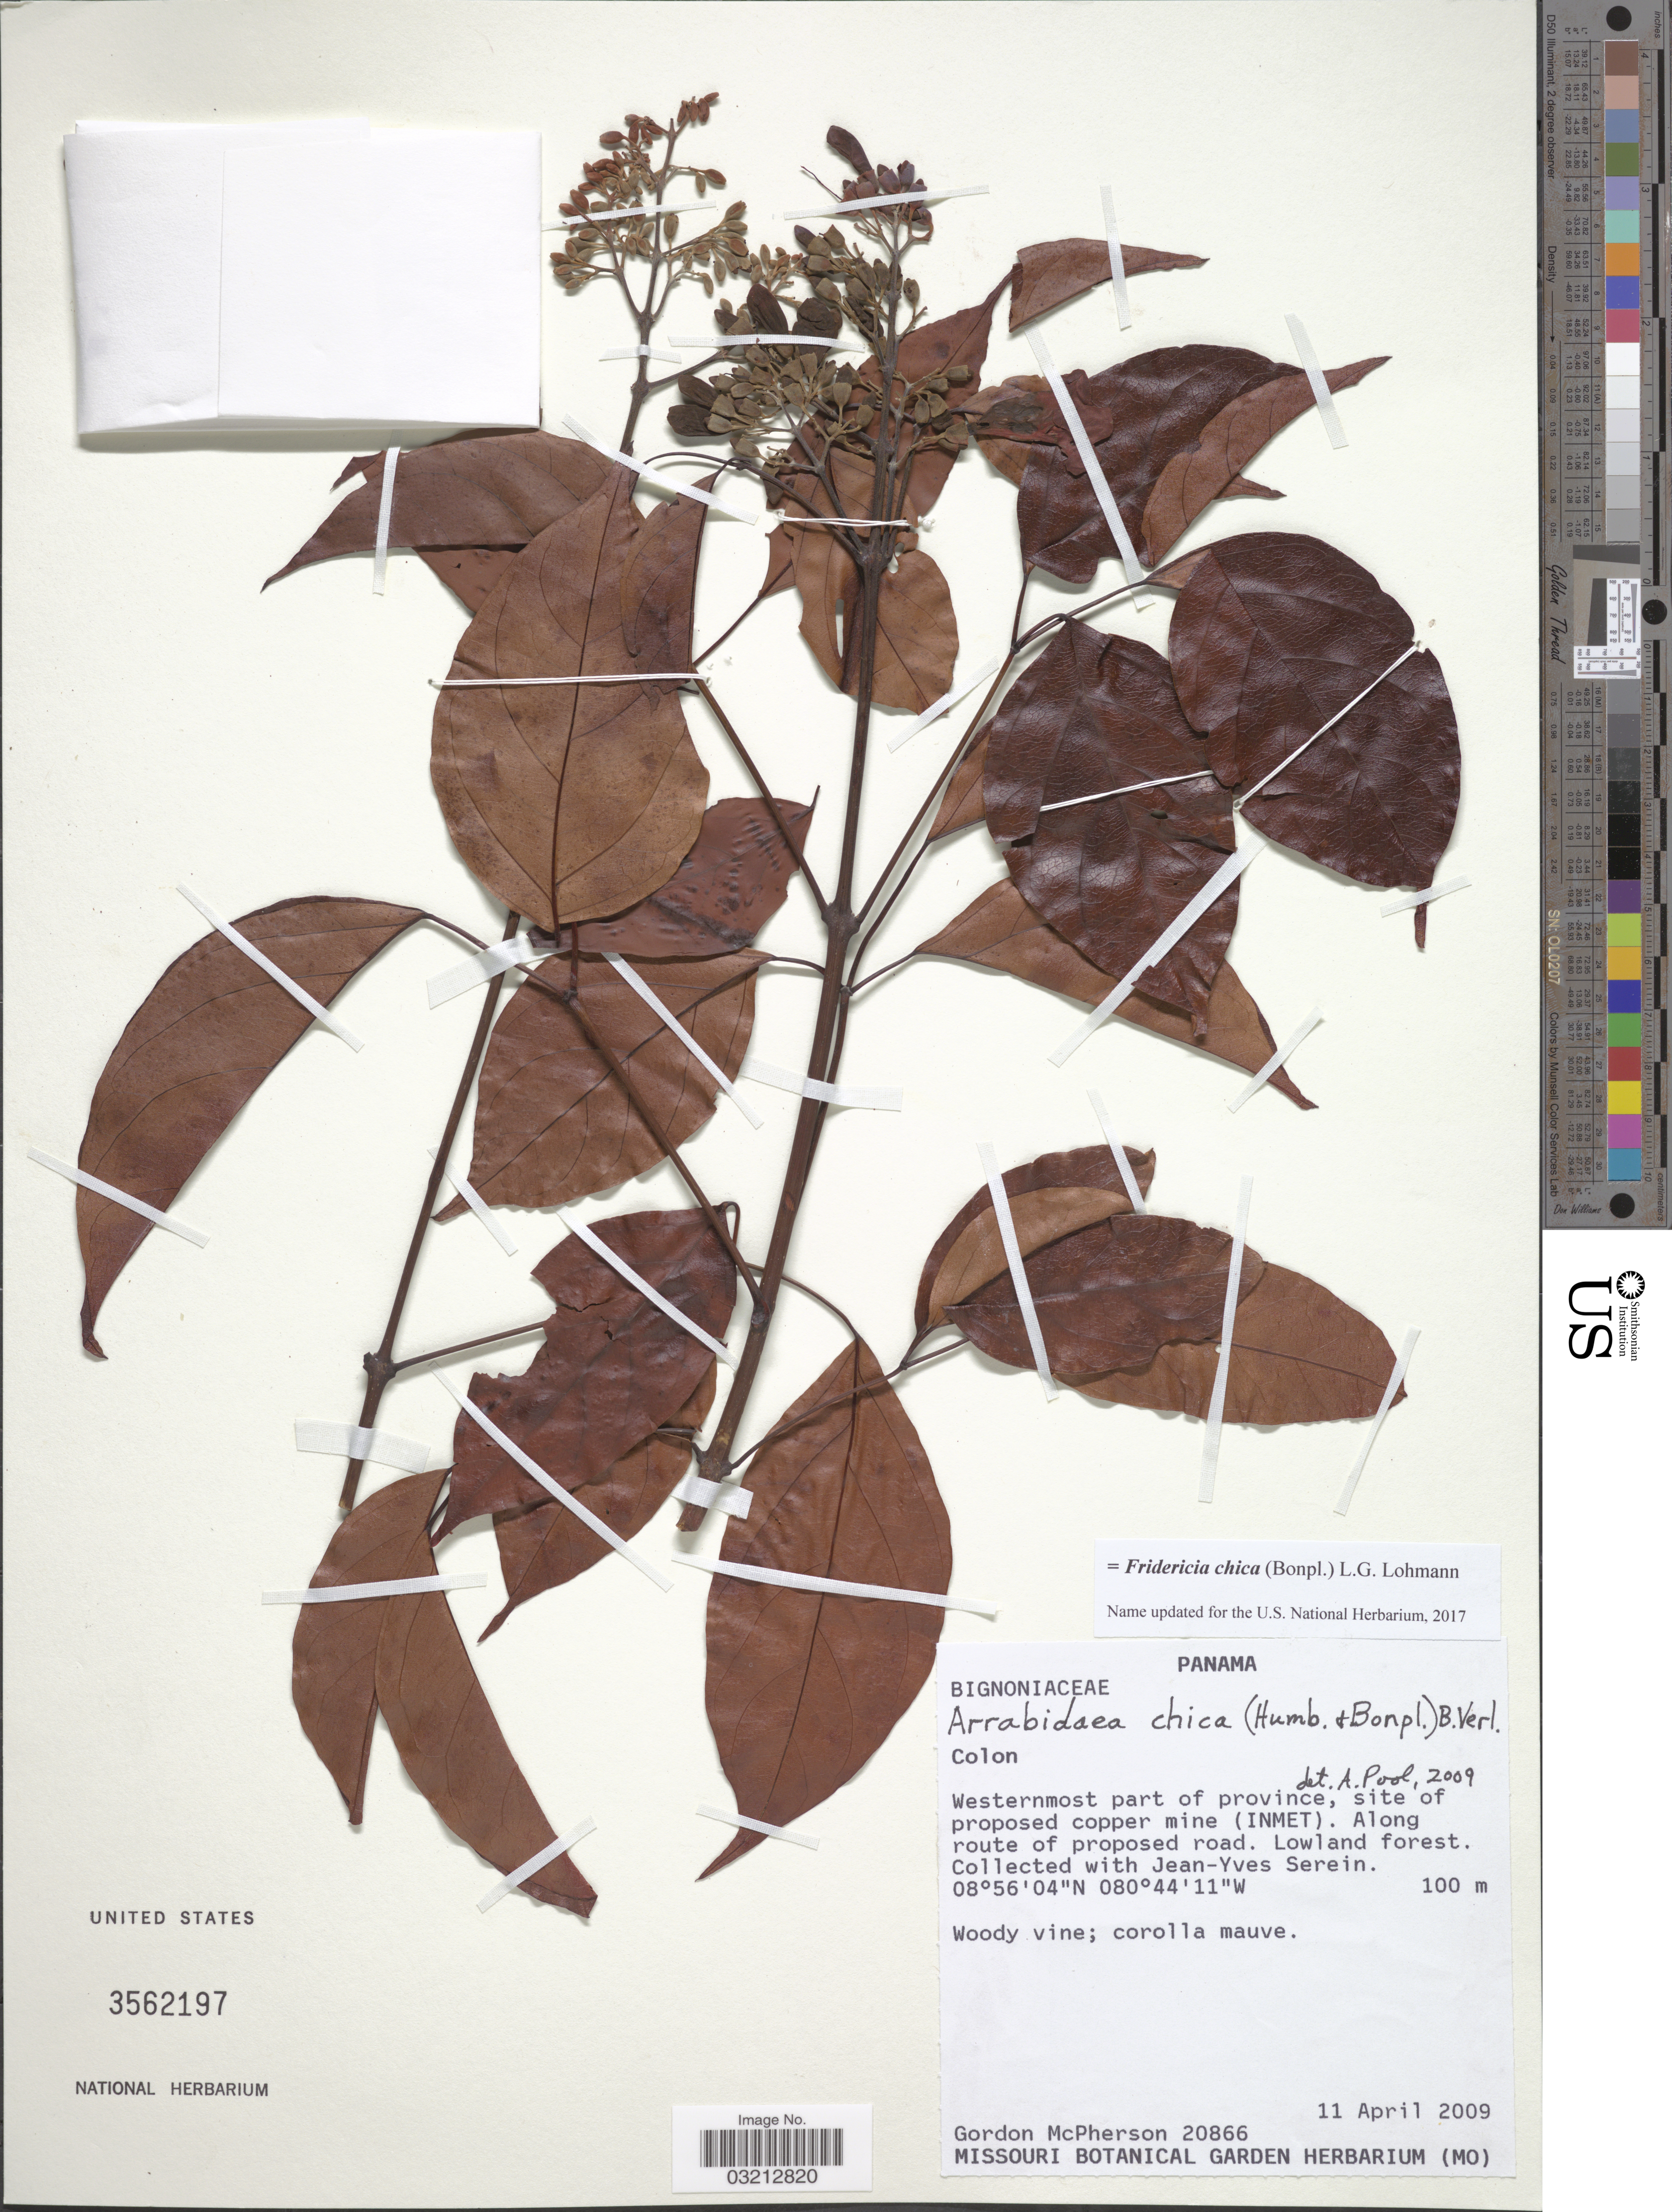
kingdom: Plantae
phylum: Tracheophyta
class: Magnoliopsida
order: Lamiales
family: Bignoniaceae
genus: Fridericia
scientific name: Fridericia chica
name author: (Bonpl.) L.G. Lohmann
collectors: G. D. McPherson & J. Serein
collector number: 20866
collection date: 2009-04-11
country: Panama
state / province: Colón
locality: Westernmost part of province, site of proposed copper mine (INMET). Along route of proposed road.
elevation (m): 100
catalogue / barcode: US 3562197